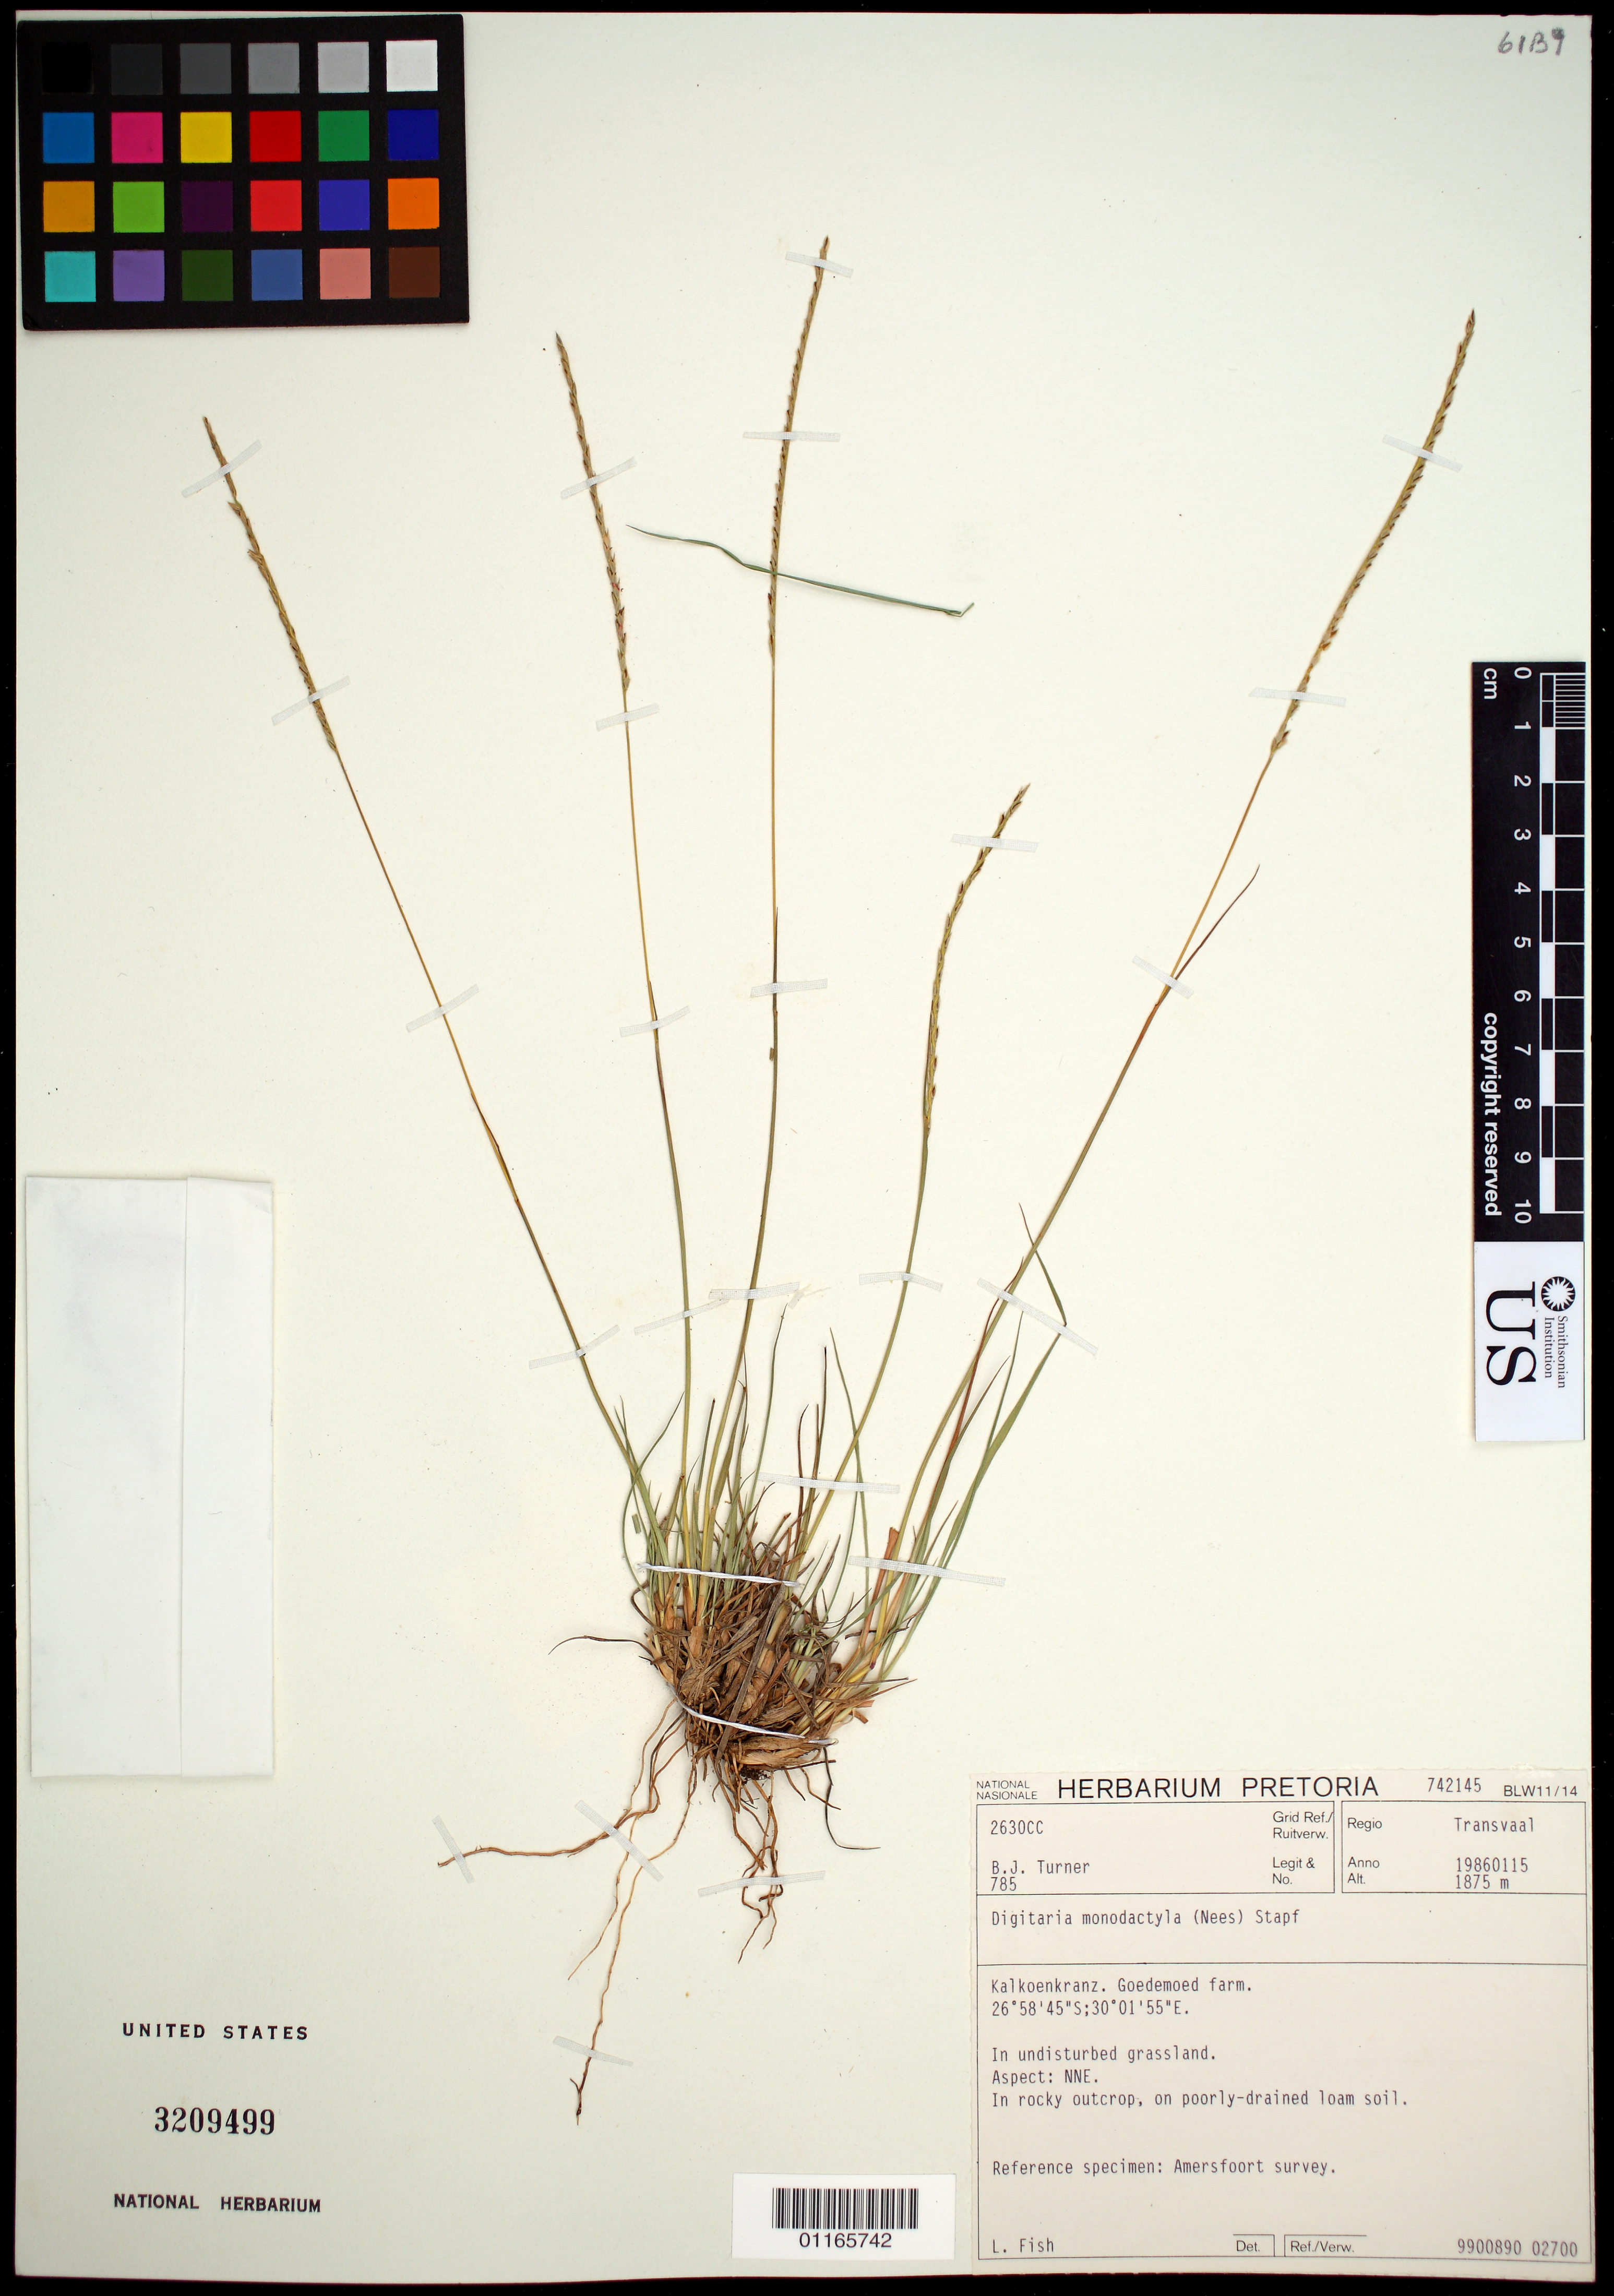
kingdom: Plantae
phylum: Tracheophyta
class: Liliopsida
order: Poales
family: Poaceae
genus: Digitaria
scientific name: Digitaria monodactyla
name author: (Nees) Stapf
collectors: B. J. Turner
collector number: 785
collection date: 1986-01-15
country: South Africa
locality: Kalkoenkranz. Goedemoed farm.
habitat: In undistubed grassland. In rocky outcrop, on poorly-drained loam soil. Aspect: NNE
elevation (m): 1875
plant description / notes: Reference specimen: Amersfoort survey.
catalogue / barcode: US 3209499